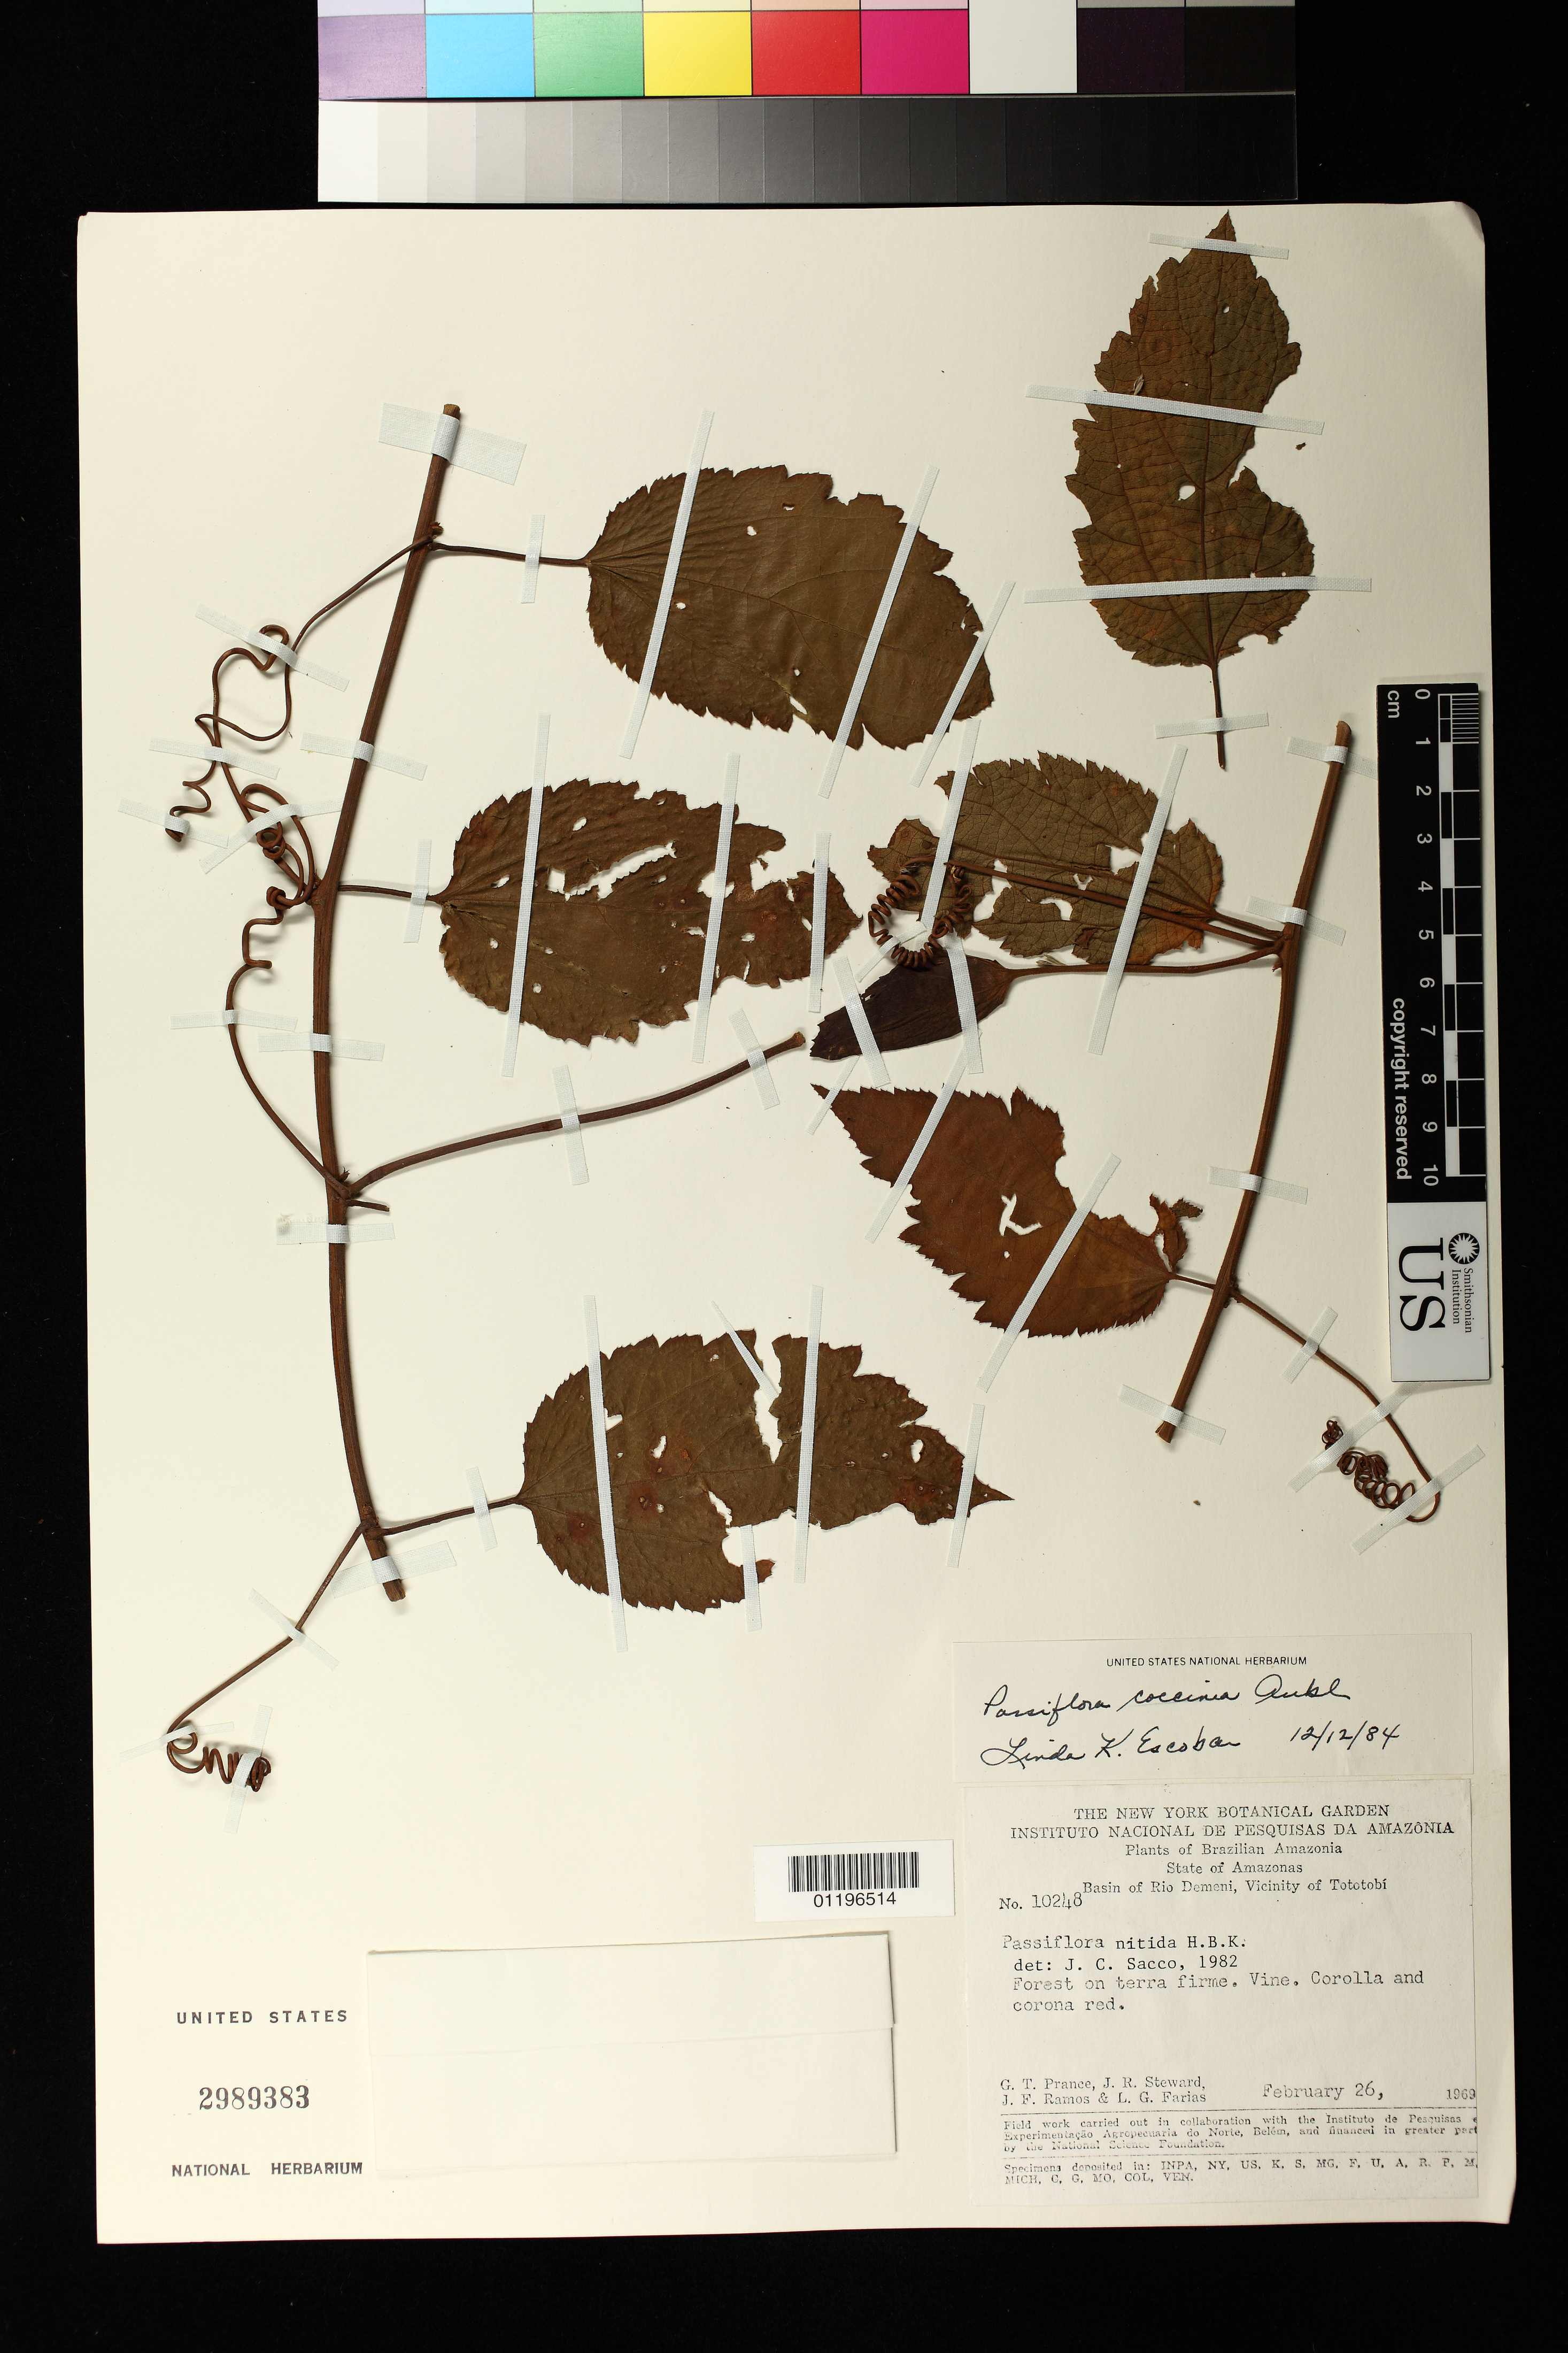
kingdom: Plantae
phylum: Tracheophyta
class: Magnoliopsida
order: Malpighiales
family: Passifloraceae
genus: Passiflora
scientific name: Passiflora coccinea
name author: Aubl.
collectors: G. T. Prance, J. R. Steward, J. F. Ramos & L. G. Farias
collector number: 10248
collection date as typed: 26 Feb 1969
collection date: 1969-02-26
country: Brazil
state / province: Amazonas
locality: Basin of Rio Demeni, vicinity of Tototobi.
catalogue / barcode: US 2989383